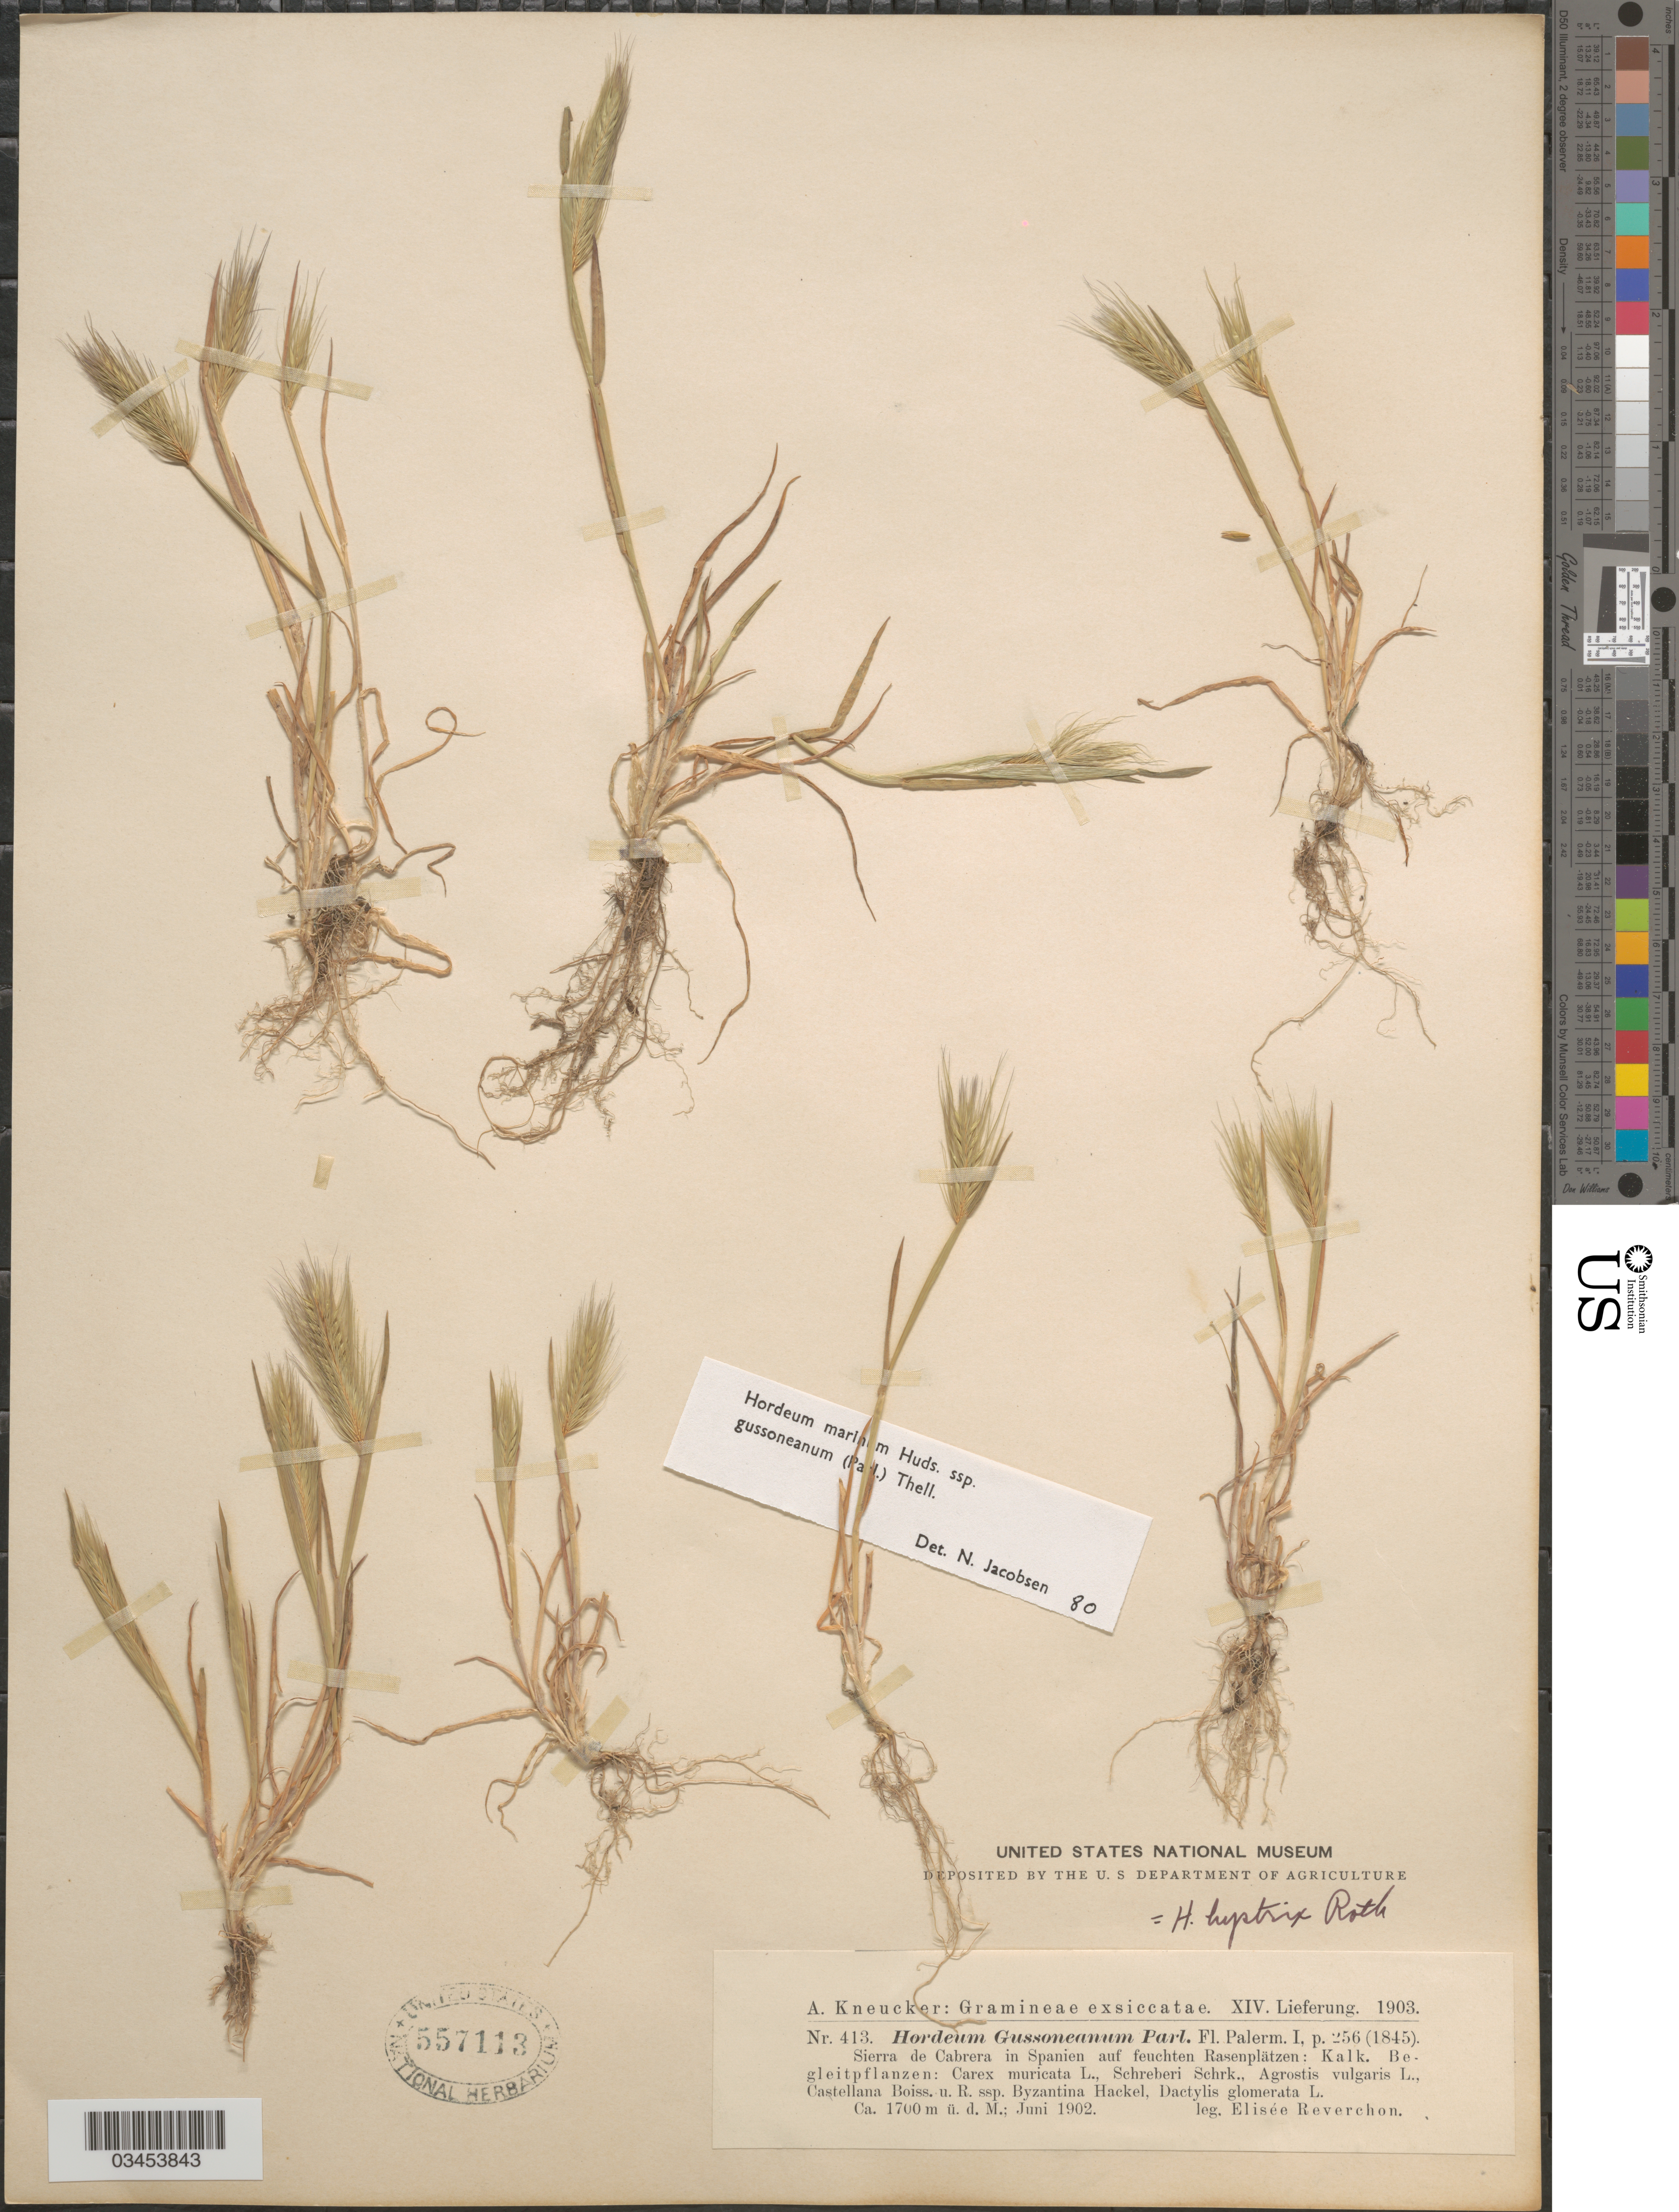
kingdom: Plantae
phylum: Tracheophyta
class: Liliopsida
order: Poales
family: Poaceae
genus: Hordeum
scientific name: Hordeum marinum subsp. gussoneanum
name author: (Parl.) Thell.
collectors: E. Reverchon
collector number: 413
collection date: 1902-06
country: Spain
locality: Sierra de Cabrera in Spanien auf feuchten Rasenplätzen: Kalk.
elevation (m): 1700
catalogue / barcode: US 557113